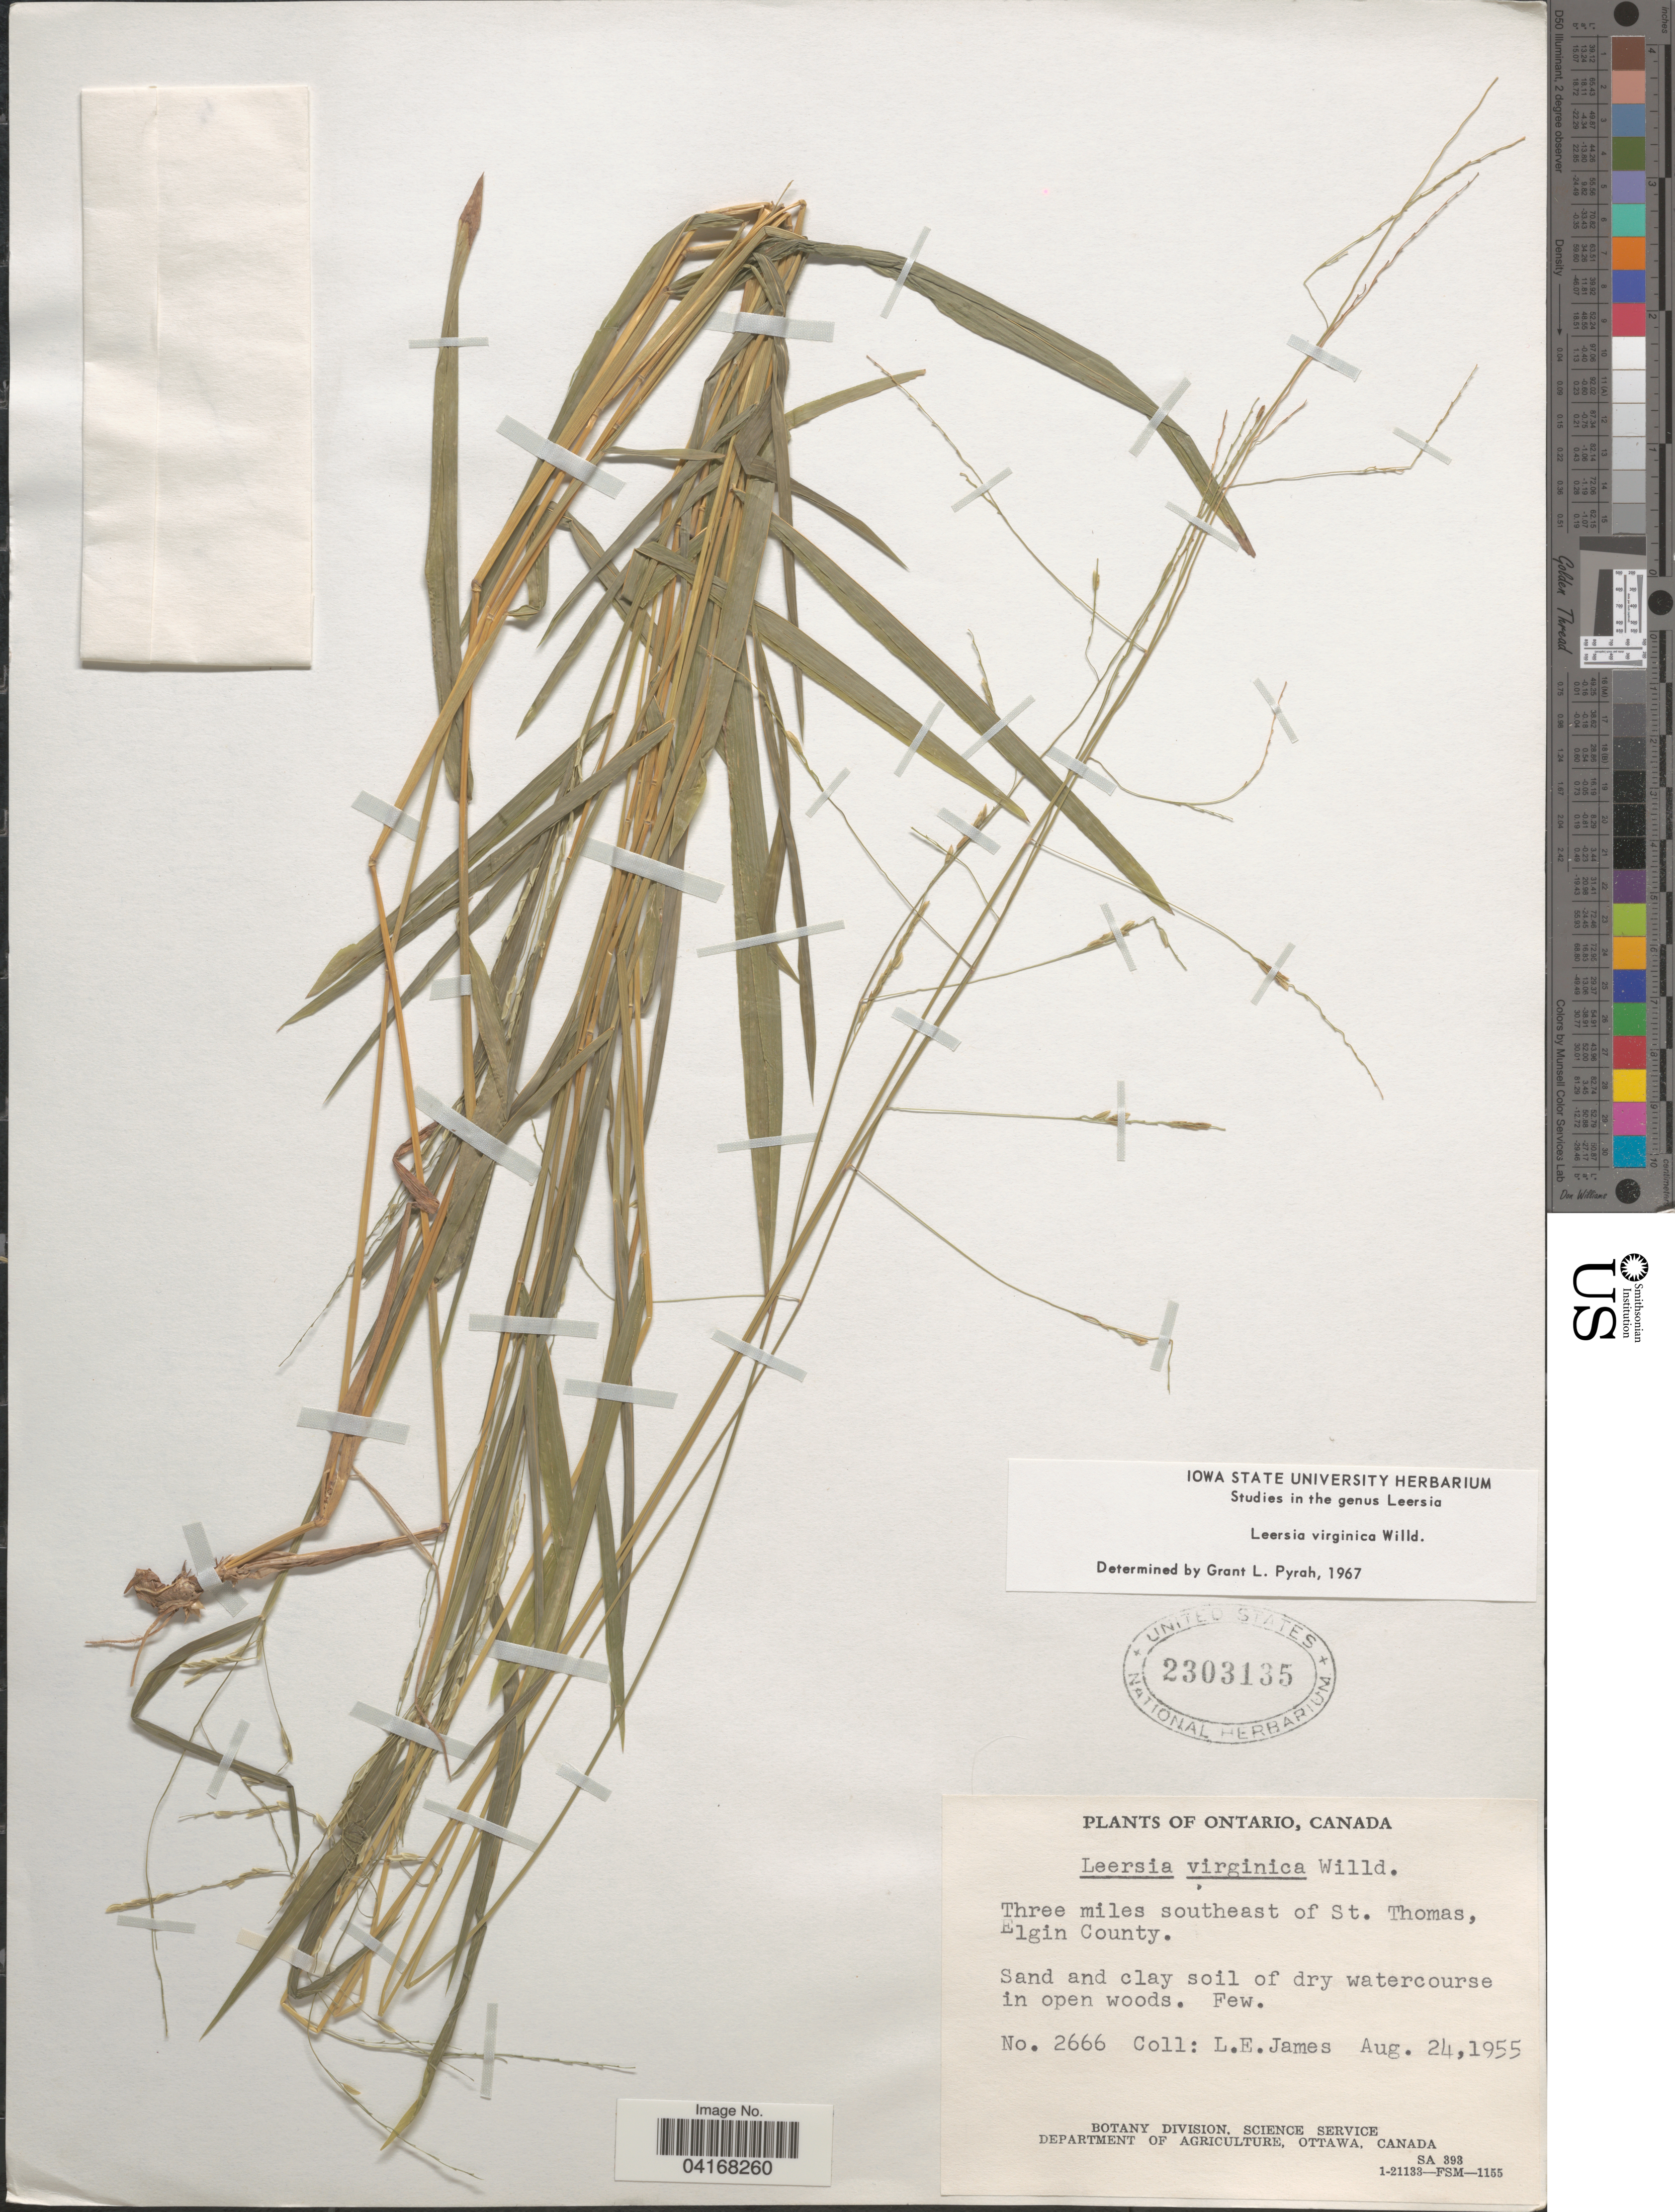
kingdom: Plantae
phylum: Tracheophyta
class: Liliopsida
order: Poales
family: Poaceae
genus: Leersia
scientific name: Leersia virginica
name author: Willd.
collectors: L. E. James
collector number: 2666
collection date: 1955-08-24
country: Canada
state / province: Ontario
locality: Three miles southeast of St. Thomas, Elgin County.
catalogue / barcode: US 2303135